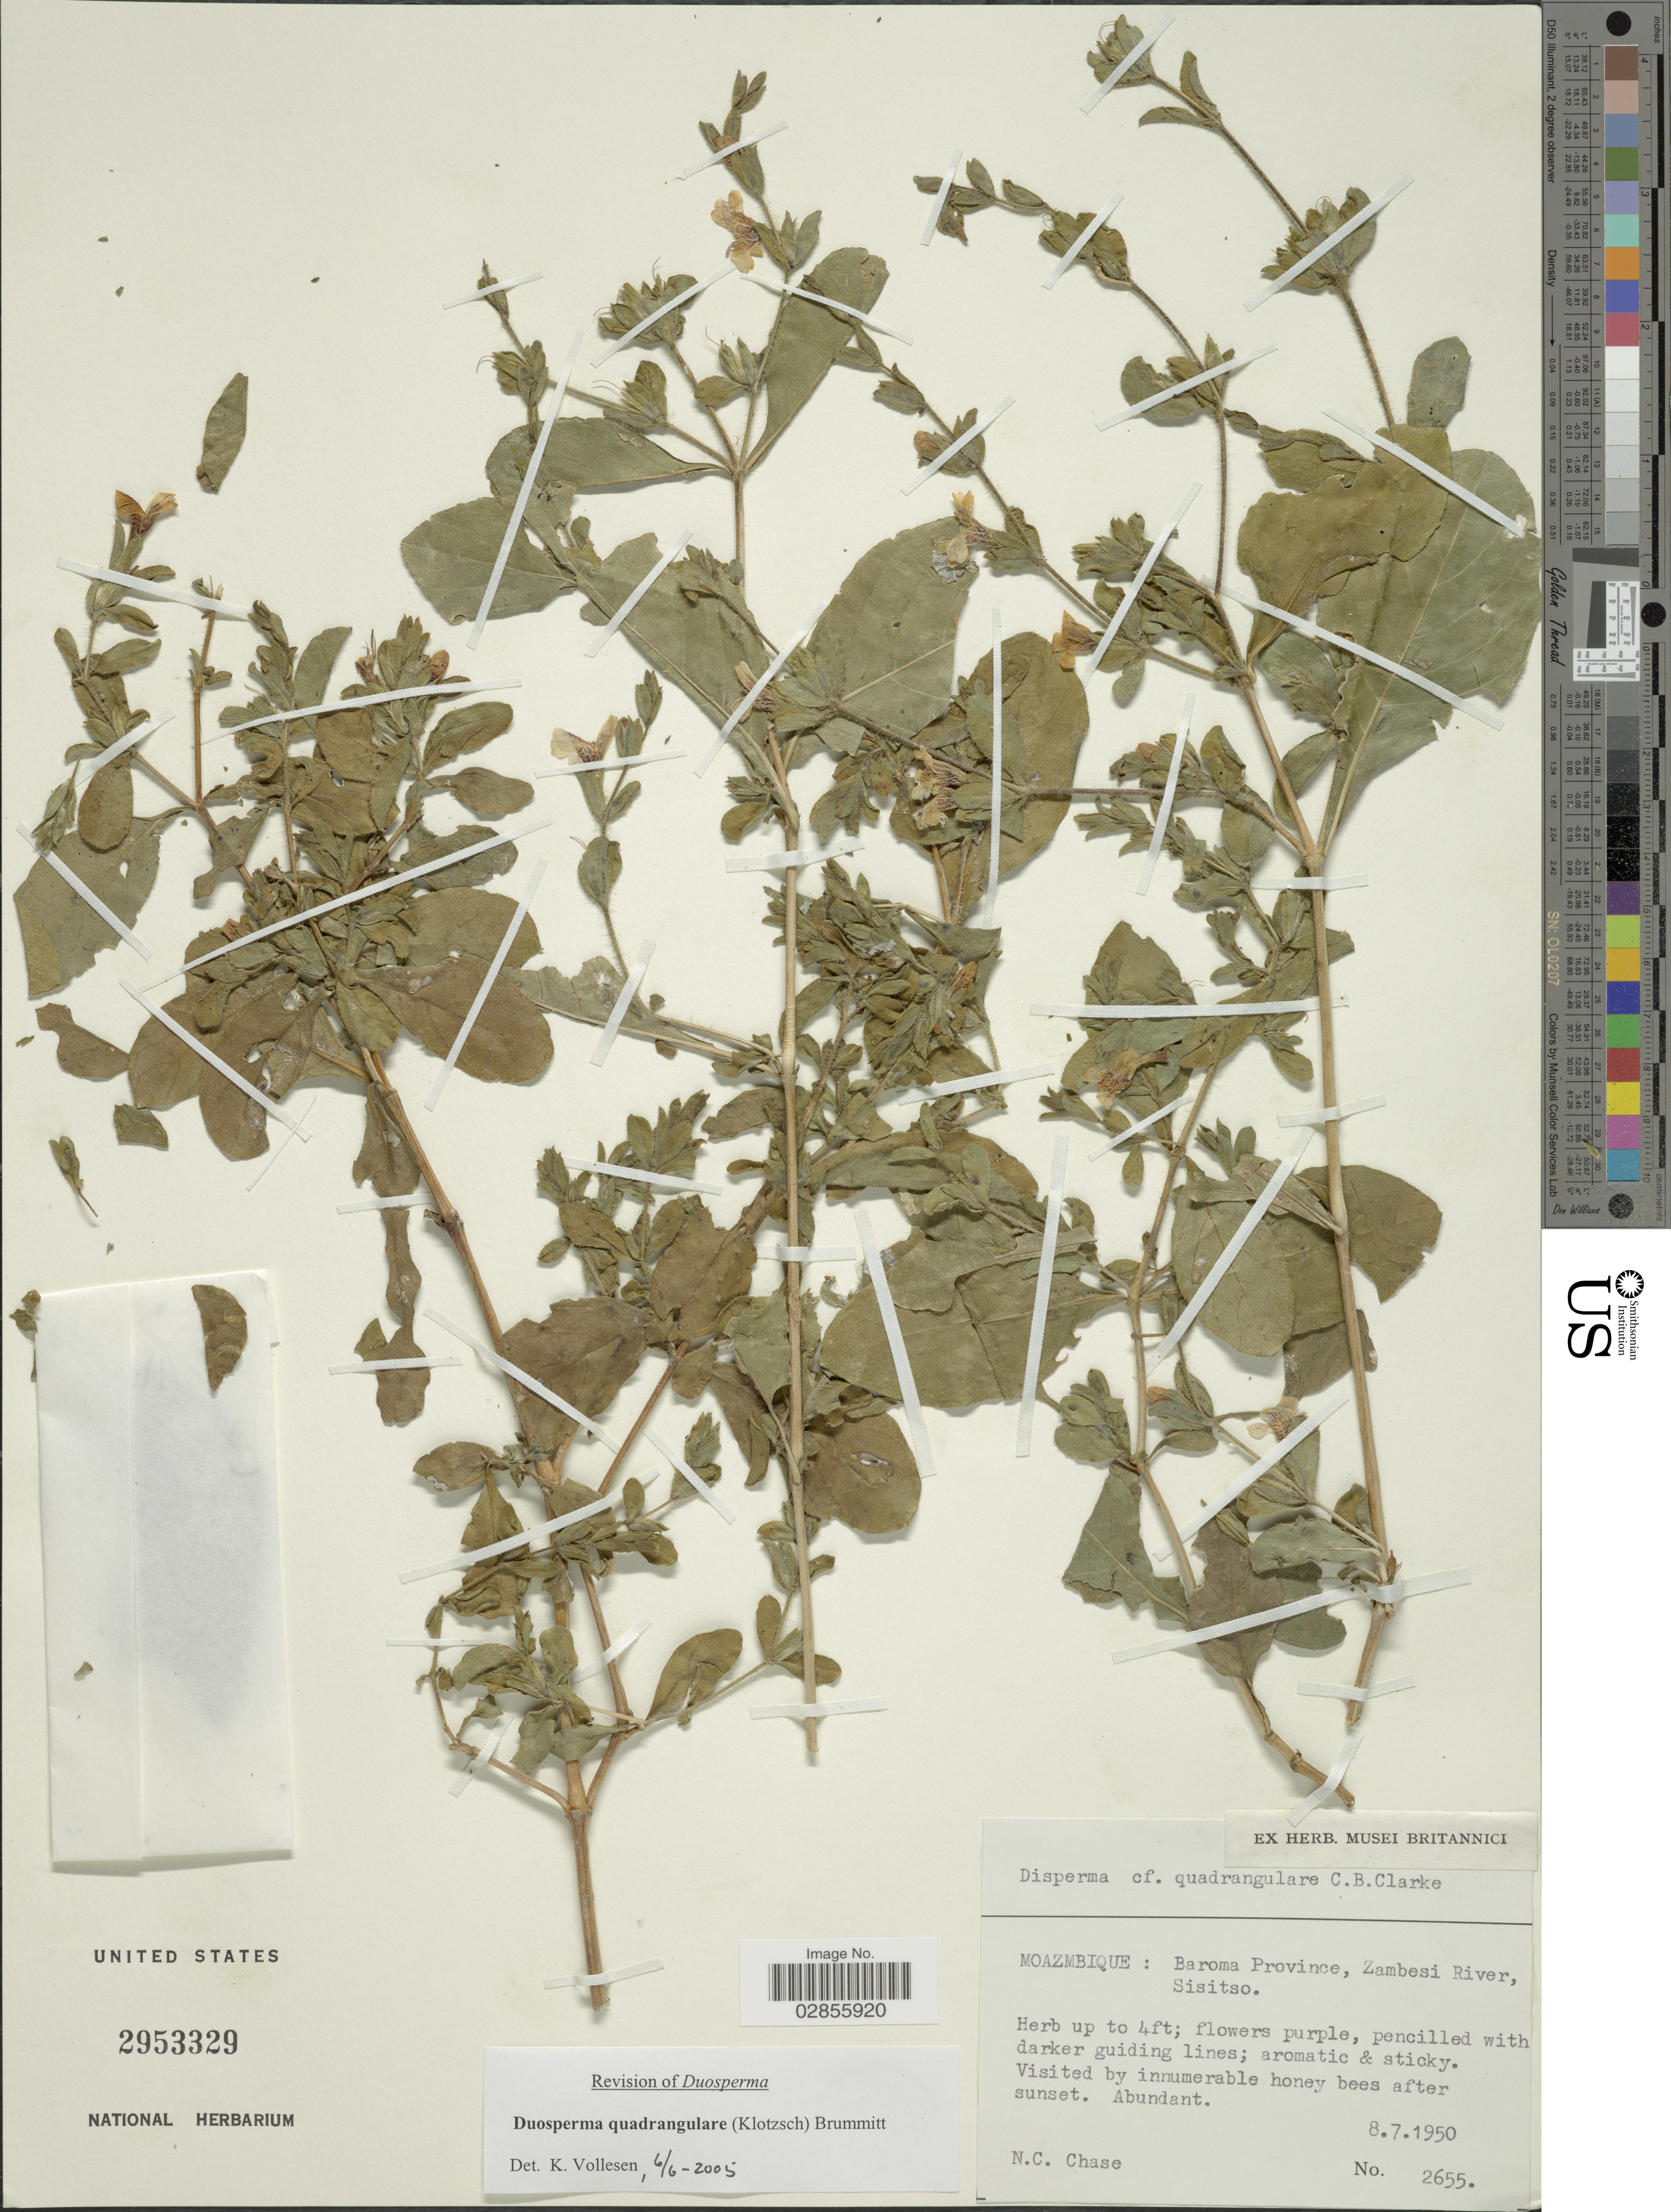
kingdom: Plantae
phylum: Tracheophyta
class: Magnoliopsida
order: Lamiales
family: Acanthaceae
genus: Duosperma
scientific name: Duosperma quadrangulare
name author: (Klotzsch) Brummitt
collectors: N. C. Chase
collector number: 2655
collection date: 1950-07-08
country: Mozambique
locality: Baroma Province, Zambesi River, Sisitso.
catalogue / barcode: US 2953329